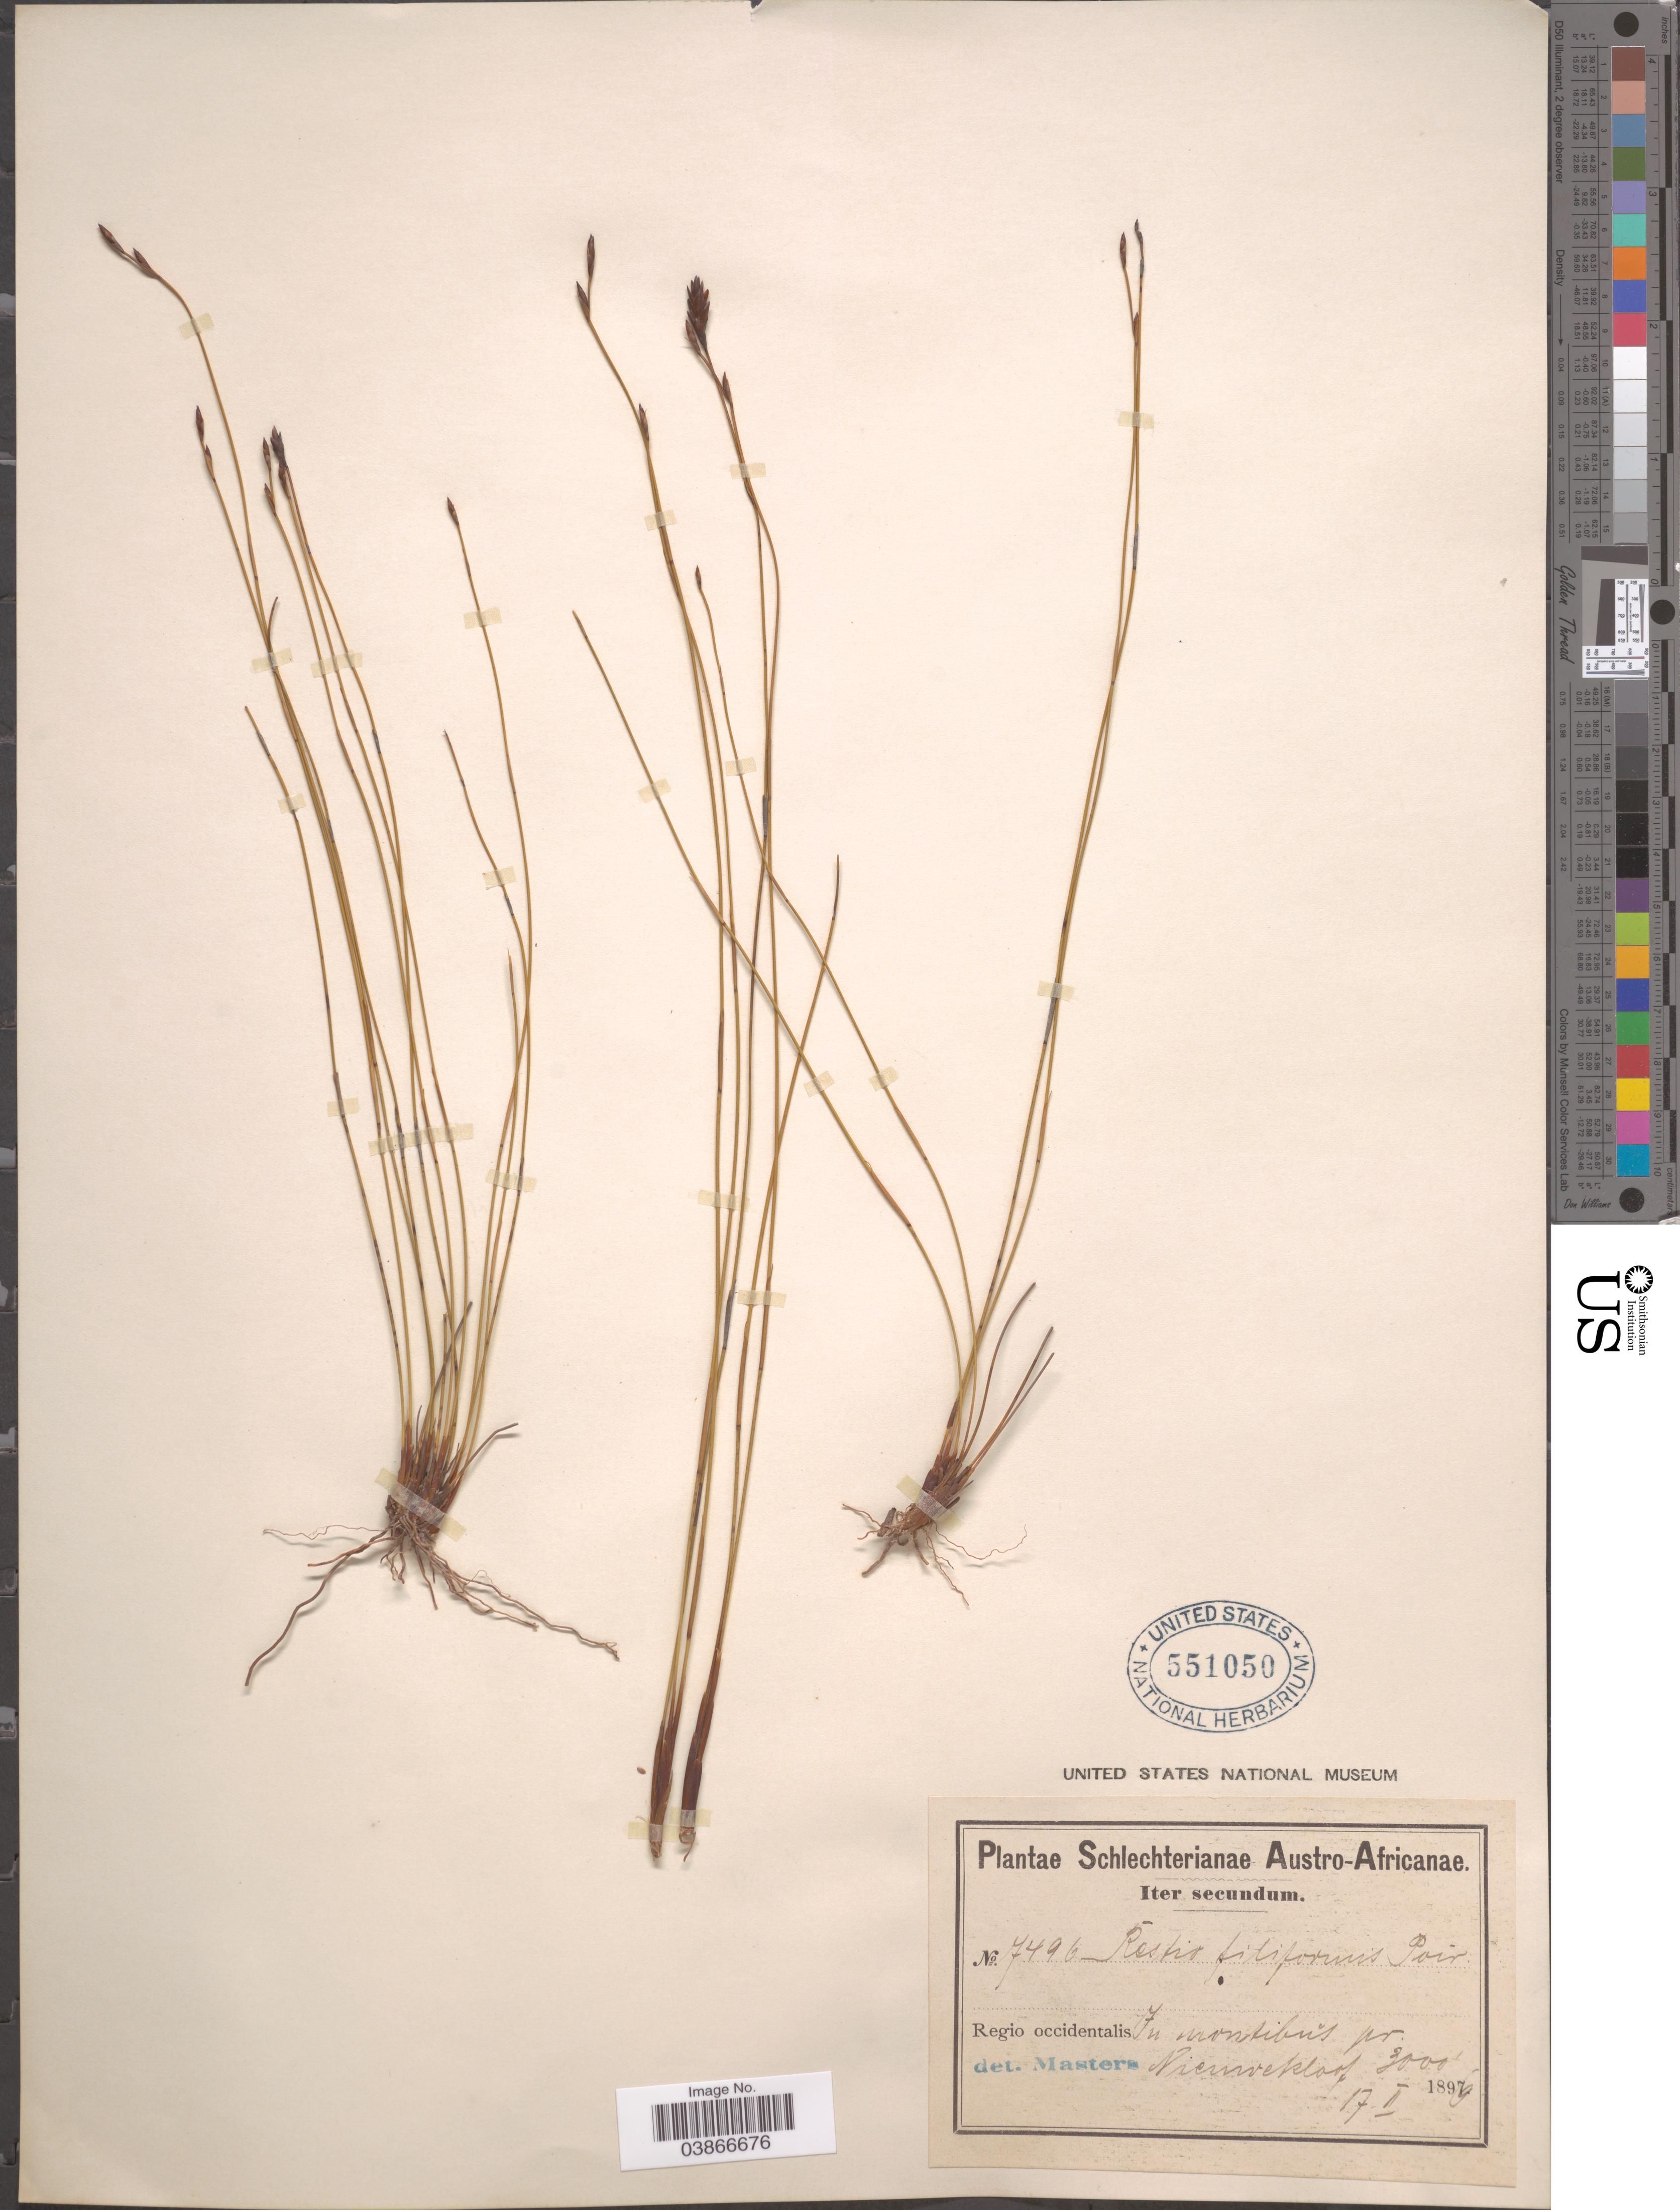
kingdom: Plantae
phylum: Tracheophyta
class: Liliopsida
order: Poales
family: Restionaceae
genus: Restio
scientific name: Restio filiformis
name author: Poir.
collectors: Schlechter, --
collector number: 7496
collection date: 1896-02-17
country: South Africa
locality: Austro-Africanæ. Regio occidentalis In montibus pr. Nieuwekloof.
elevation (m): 914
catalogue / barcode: US 551050